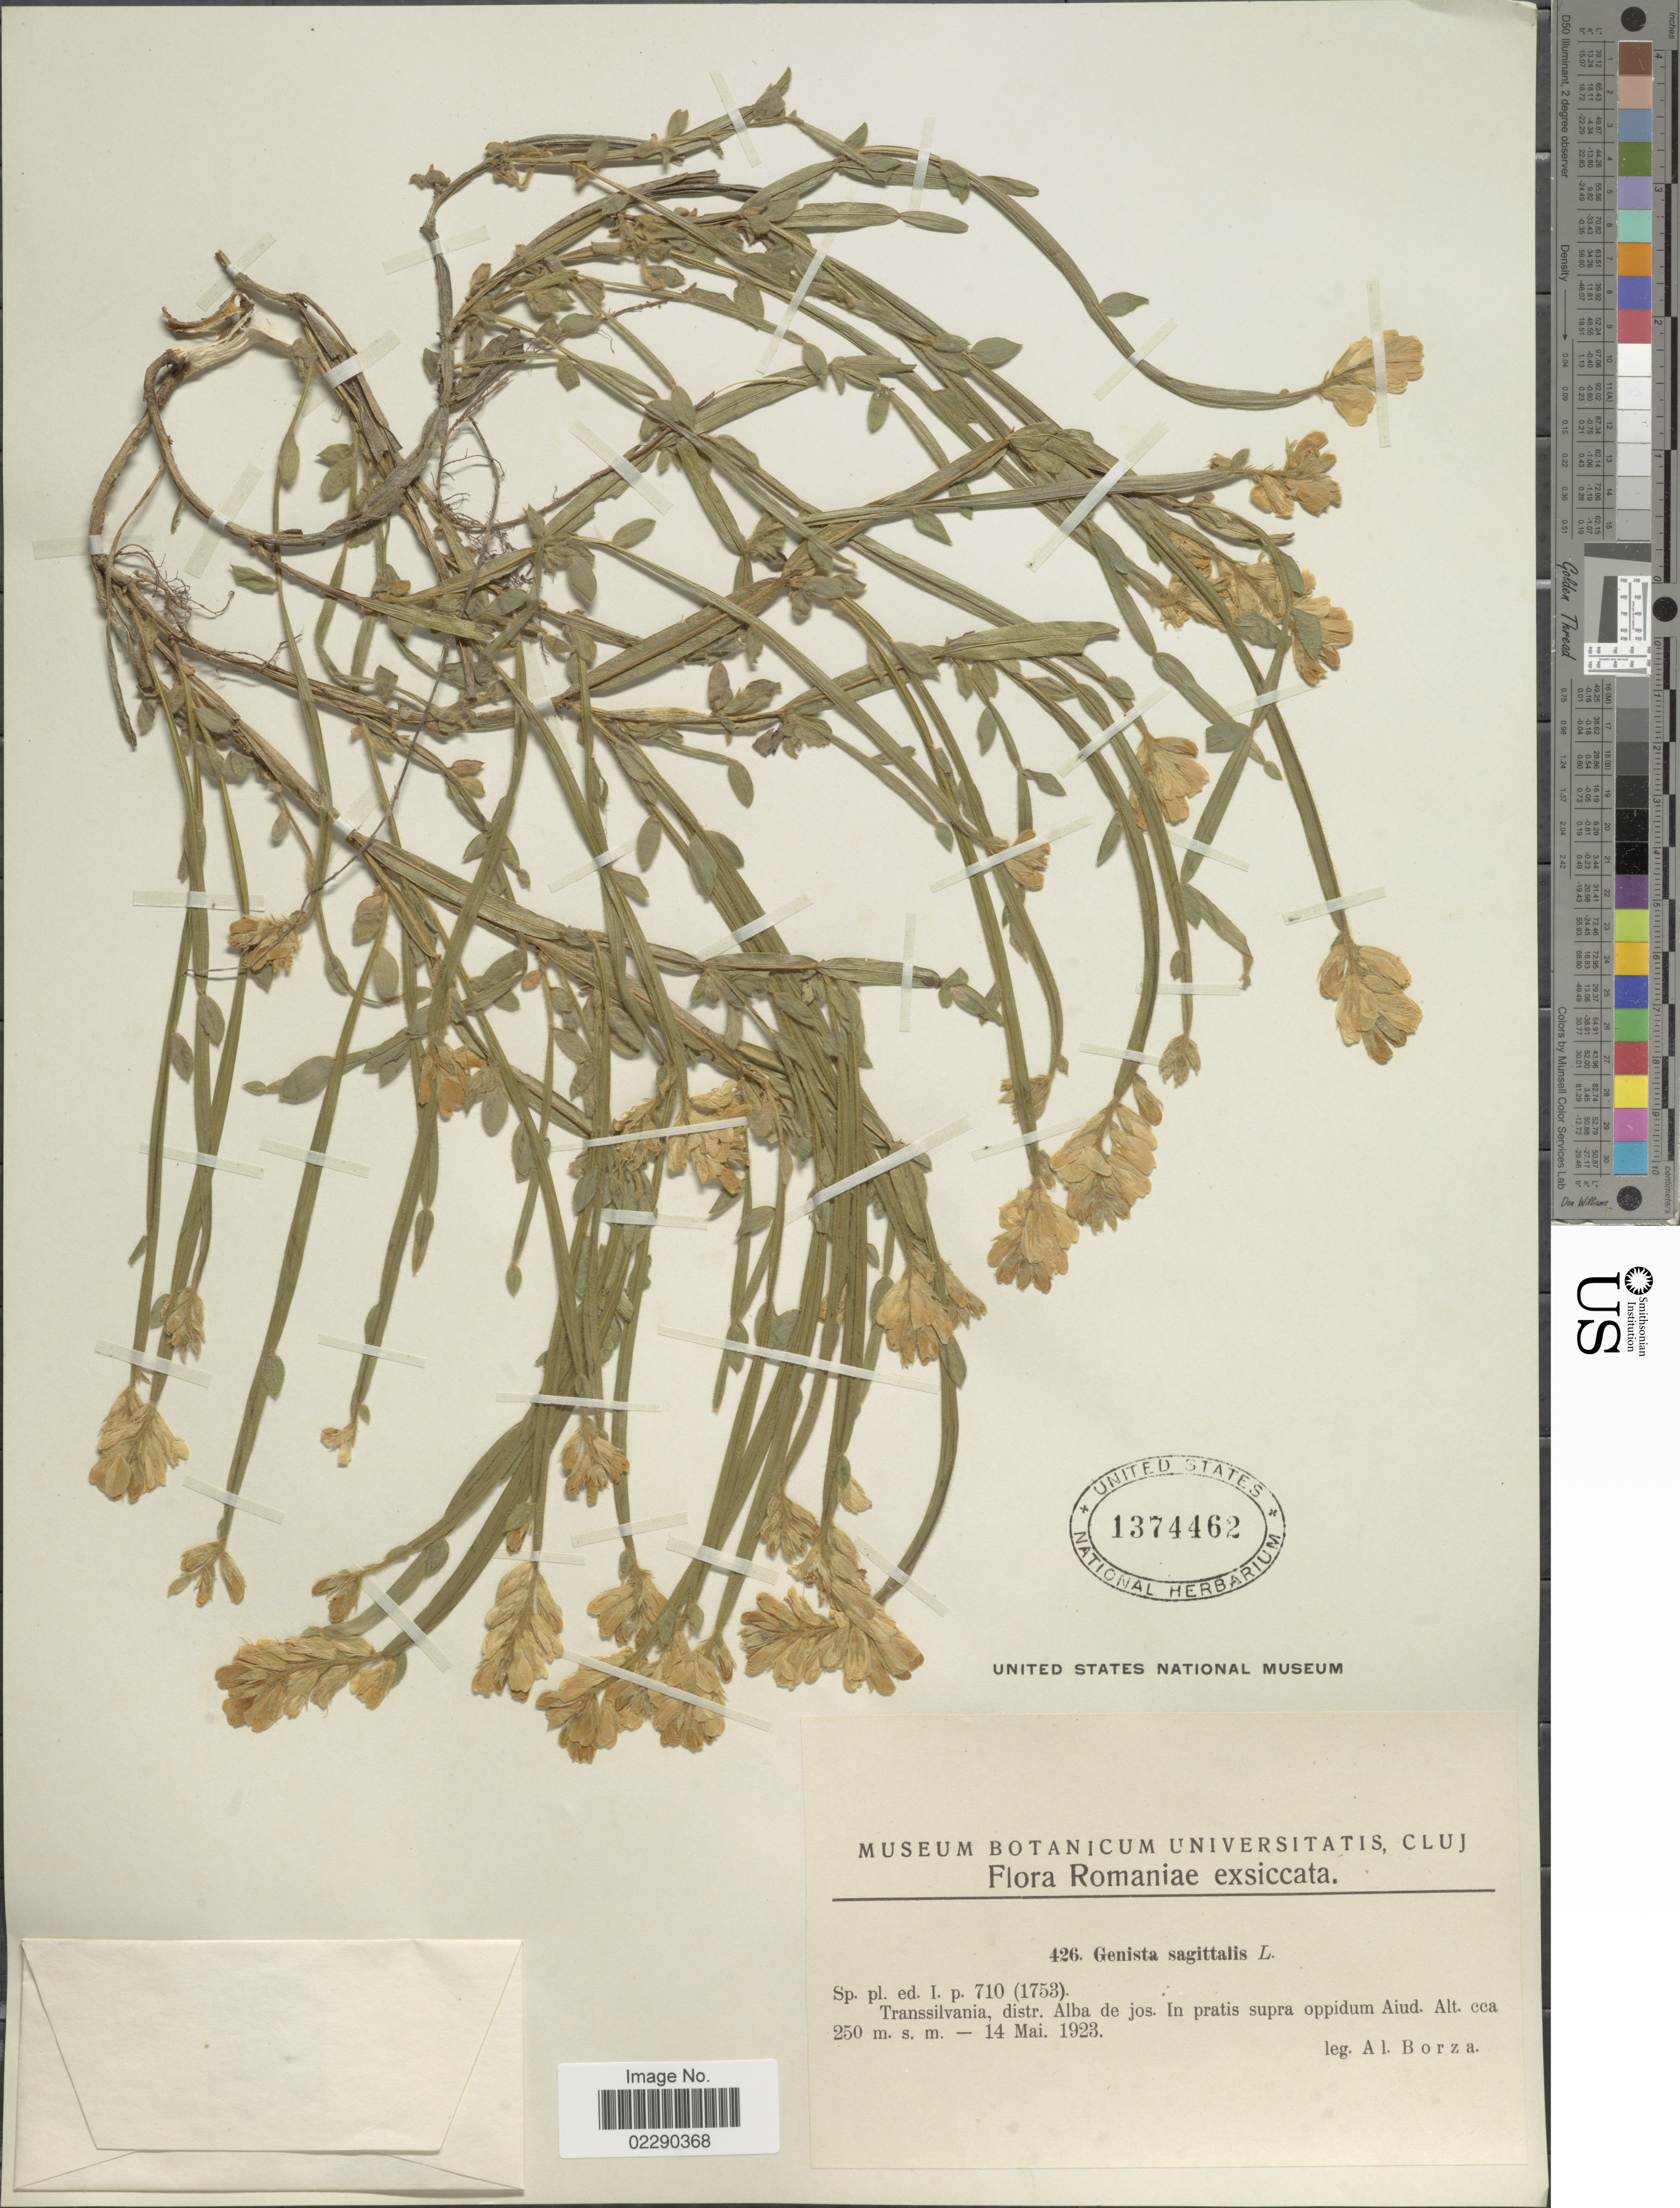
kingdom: Plantae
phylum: Tracheophyta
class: Magnoliopsida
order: Fabales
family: Fabaceae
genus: Genista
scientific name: Genista sagittalis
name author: L.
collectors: A. Borza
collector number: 426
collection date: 1923-05-14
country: Romania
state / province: Alba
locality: Transsilvania, distr. Alba de jos. in pratis supra oppidum Aiud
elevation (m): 250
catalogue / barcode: US 1374462